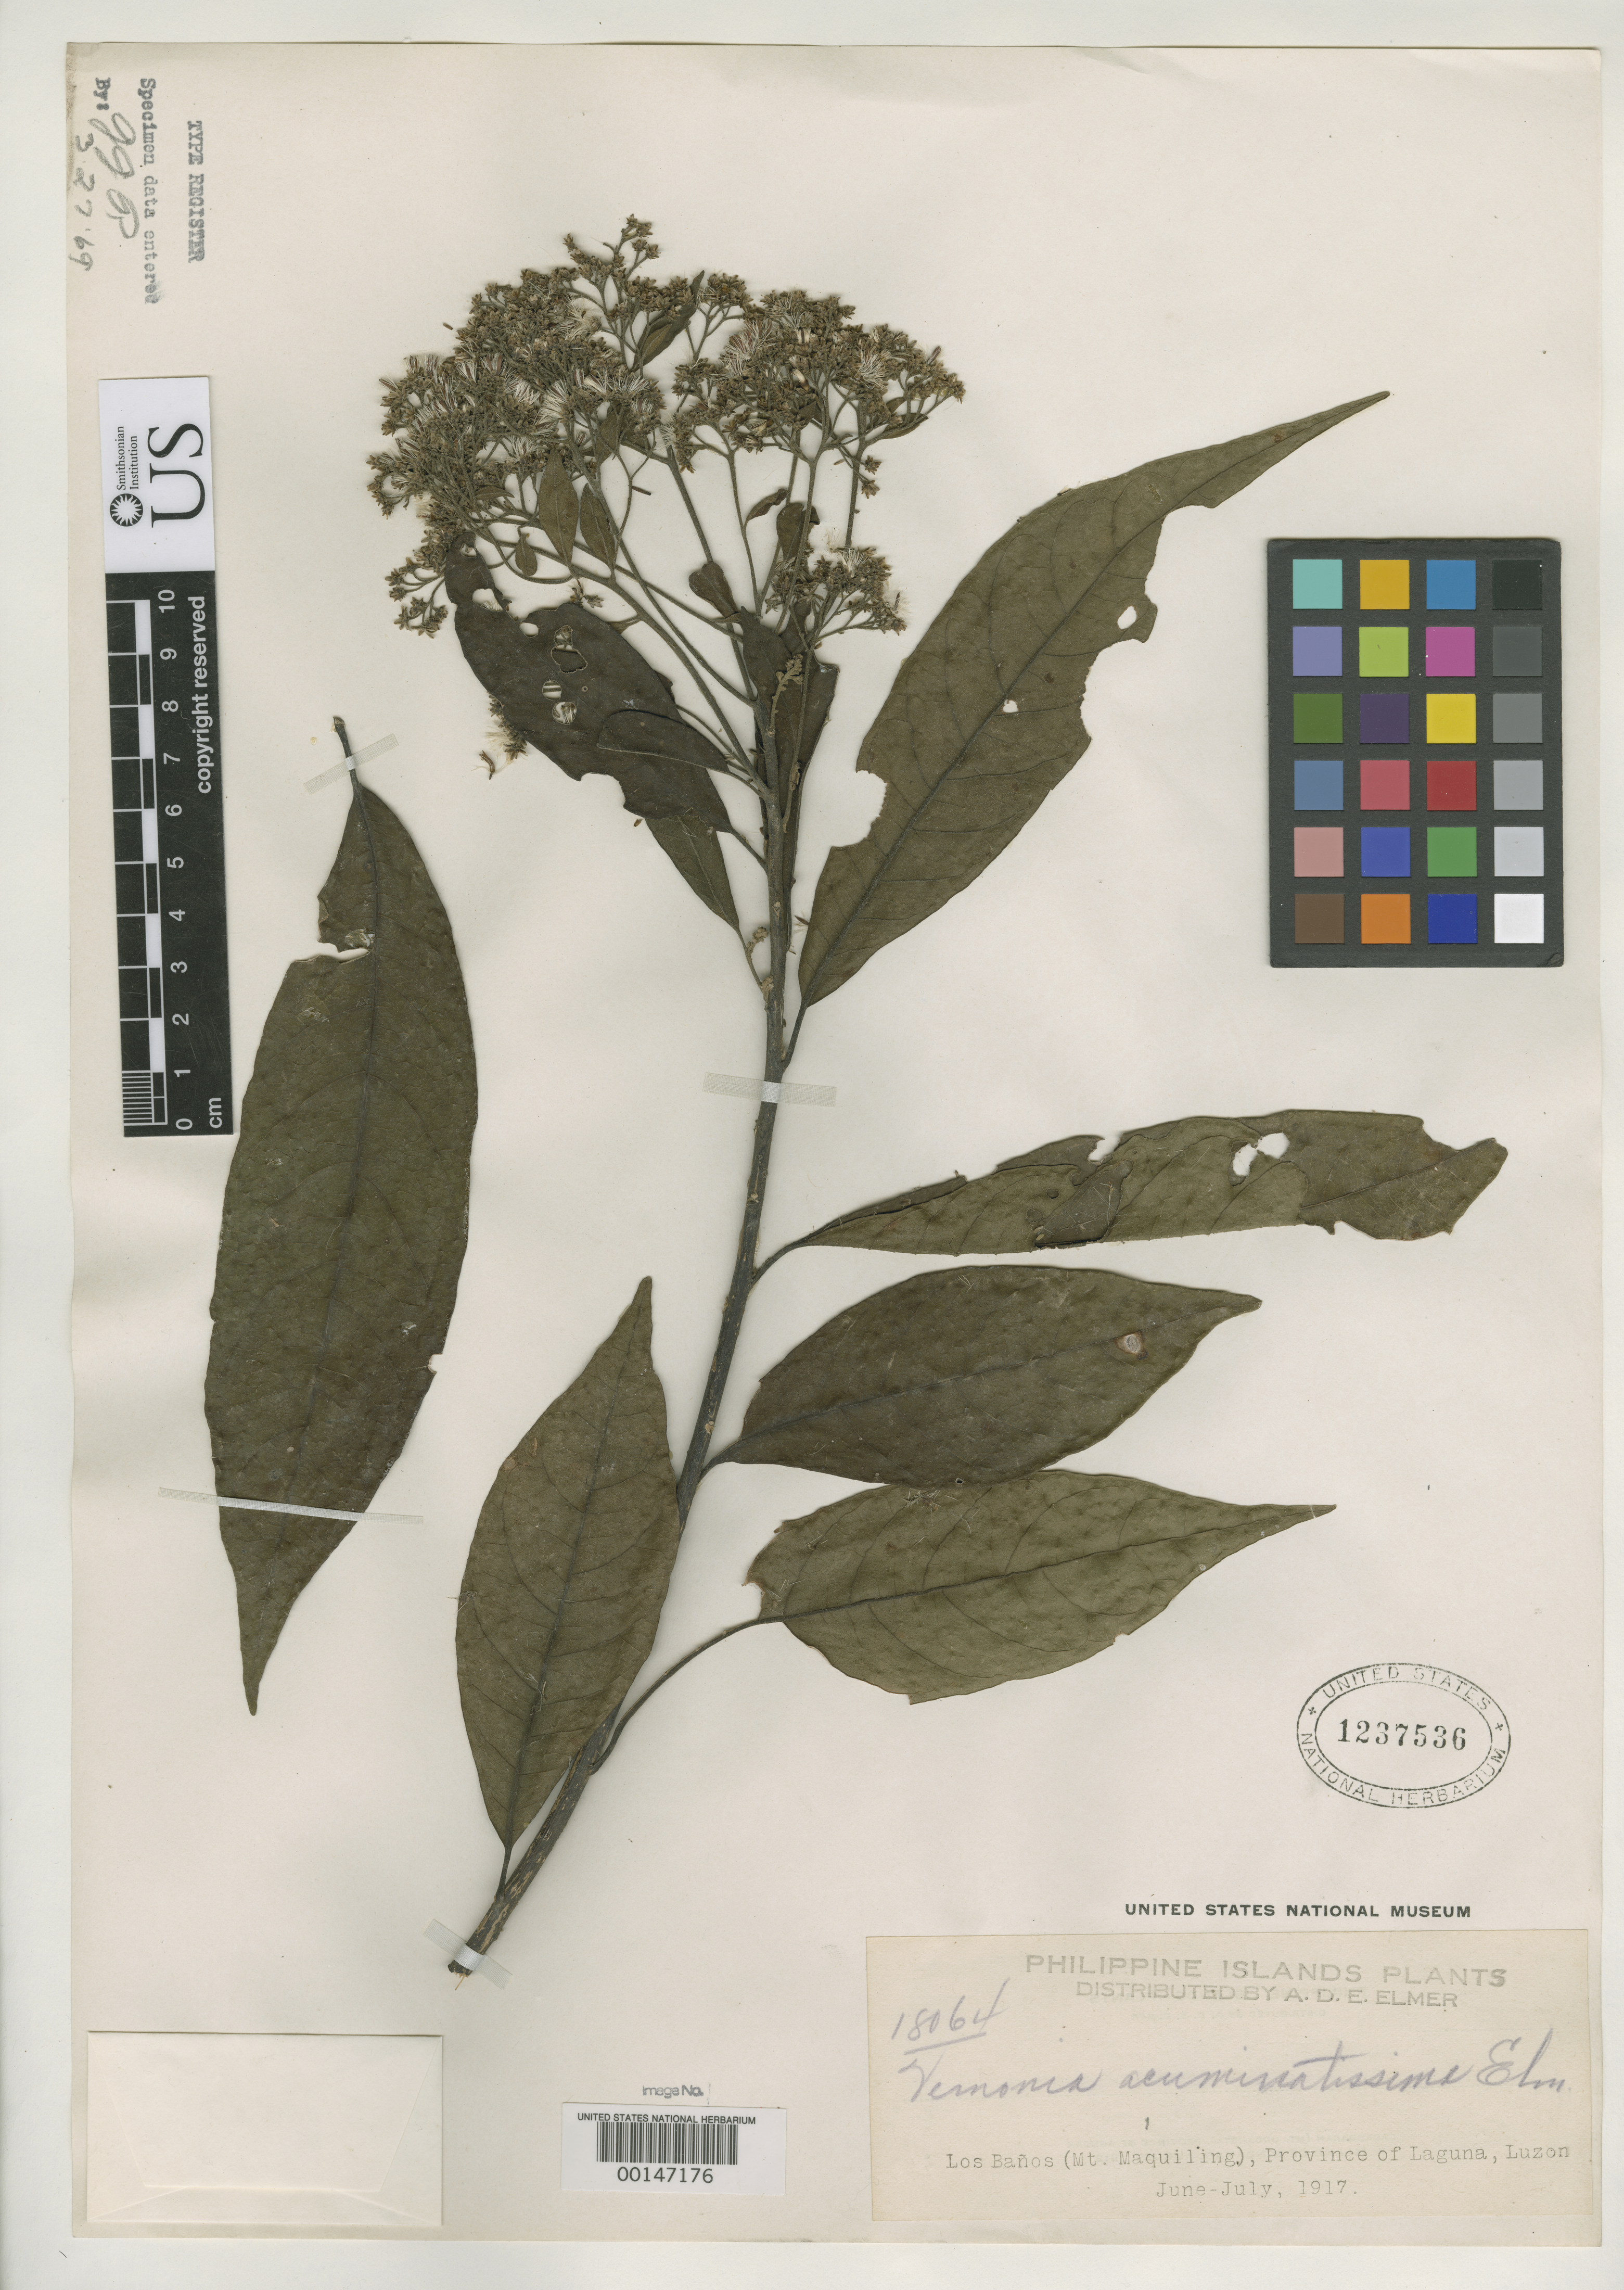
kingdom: Plantae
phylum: Tracheophyta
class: Magnoliopsida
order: Asterales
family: Asteraceae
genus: Vernonia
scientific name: Vernonia acuminatissima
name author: Elmer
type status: Isotype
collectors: A. D. E. Elmer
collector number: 18064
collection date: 1917-06/1917-07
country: Philippines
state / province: Calabarzon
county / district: Laguna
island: Luzon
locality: Los Baños (Mt. Maquiling), Province of Laguna, Luzon.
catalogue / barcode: US 1237536